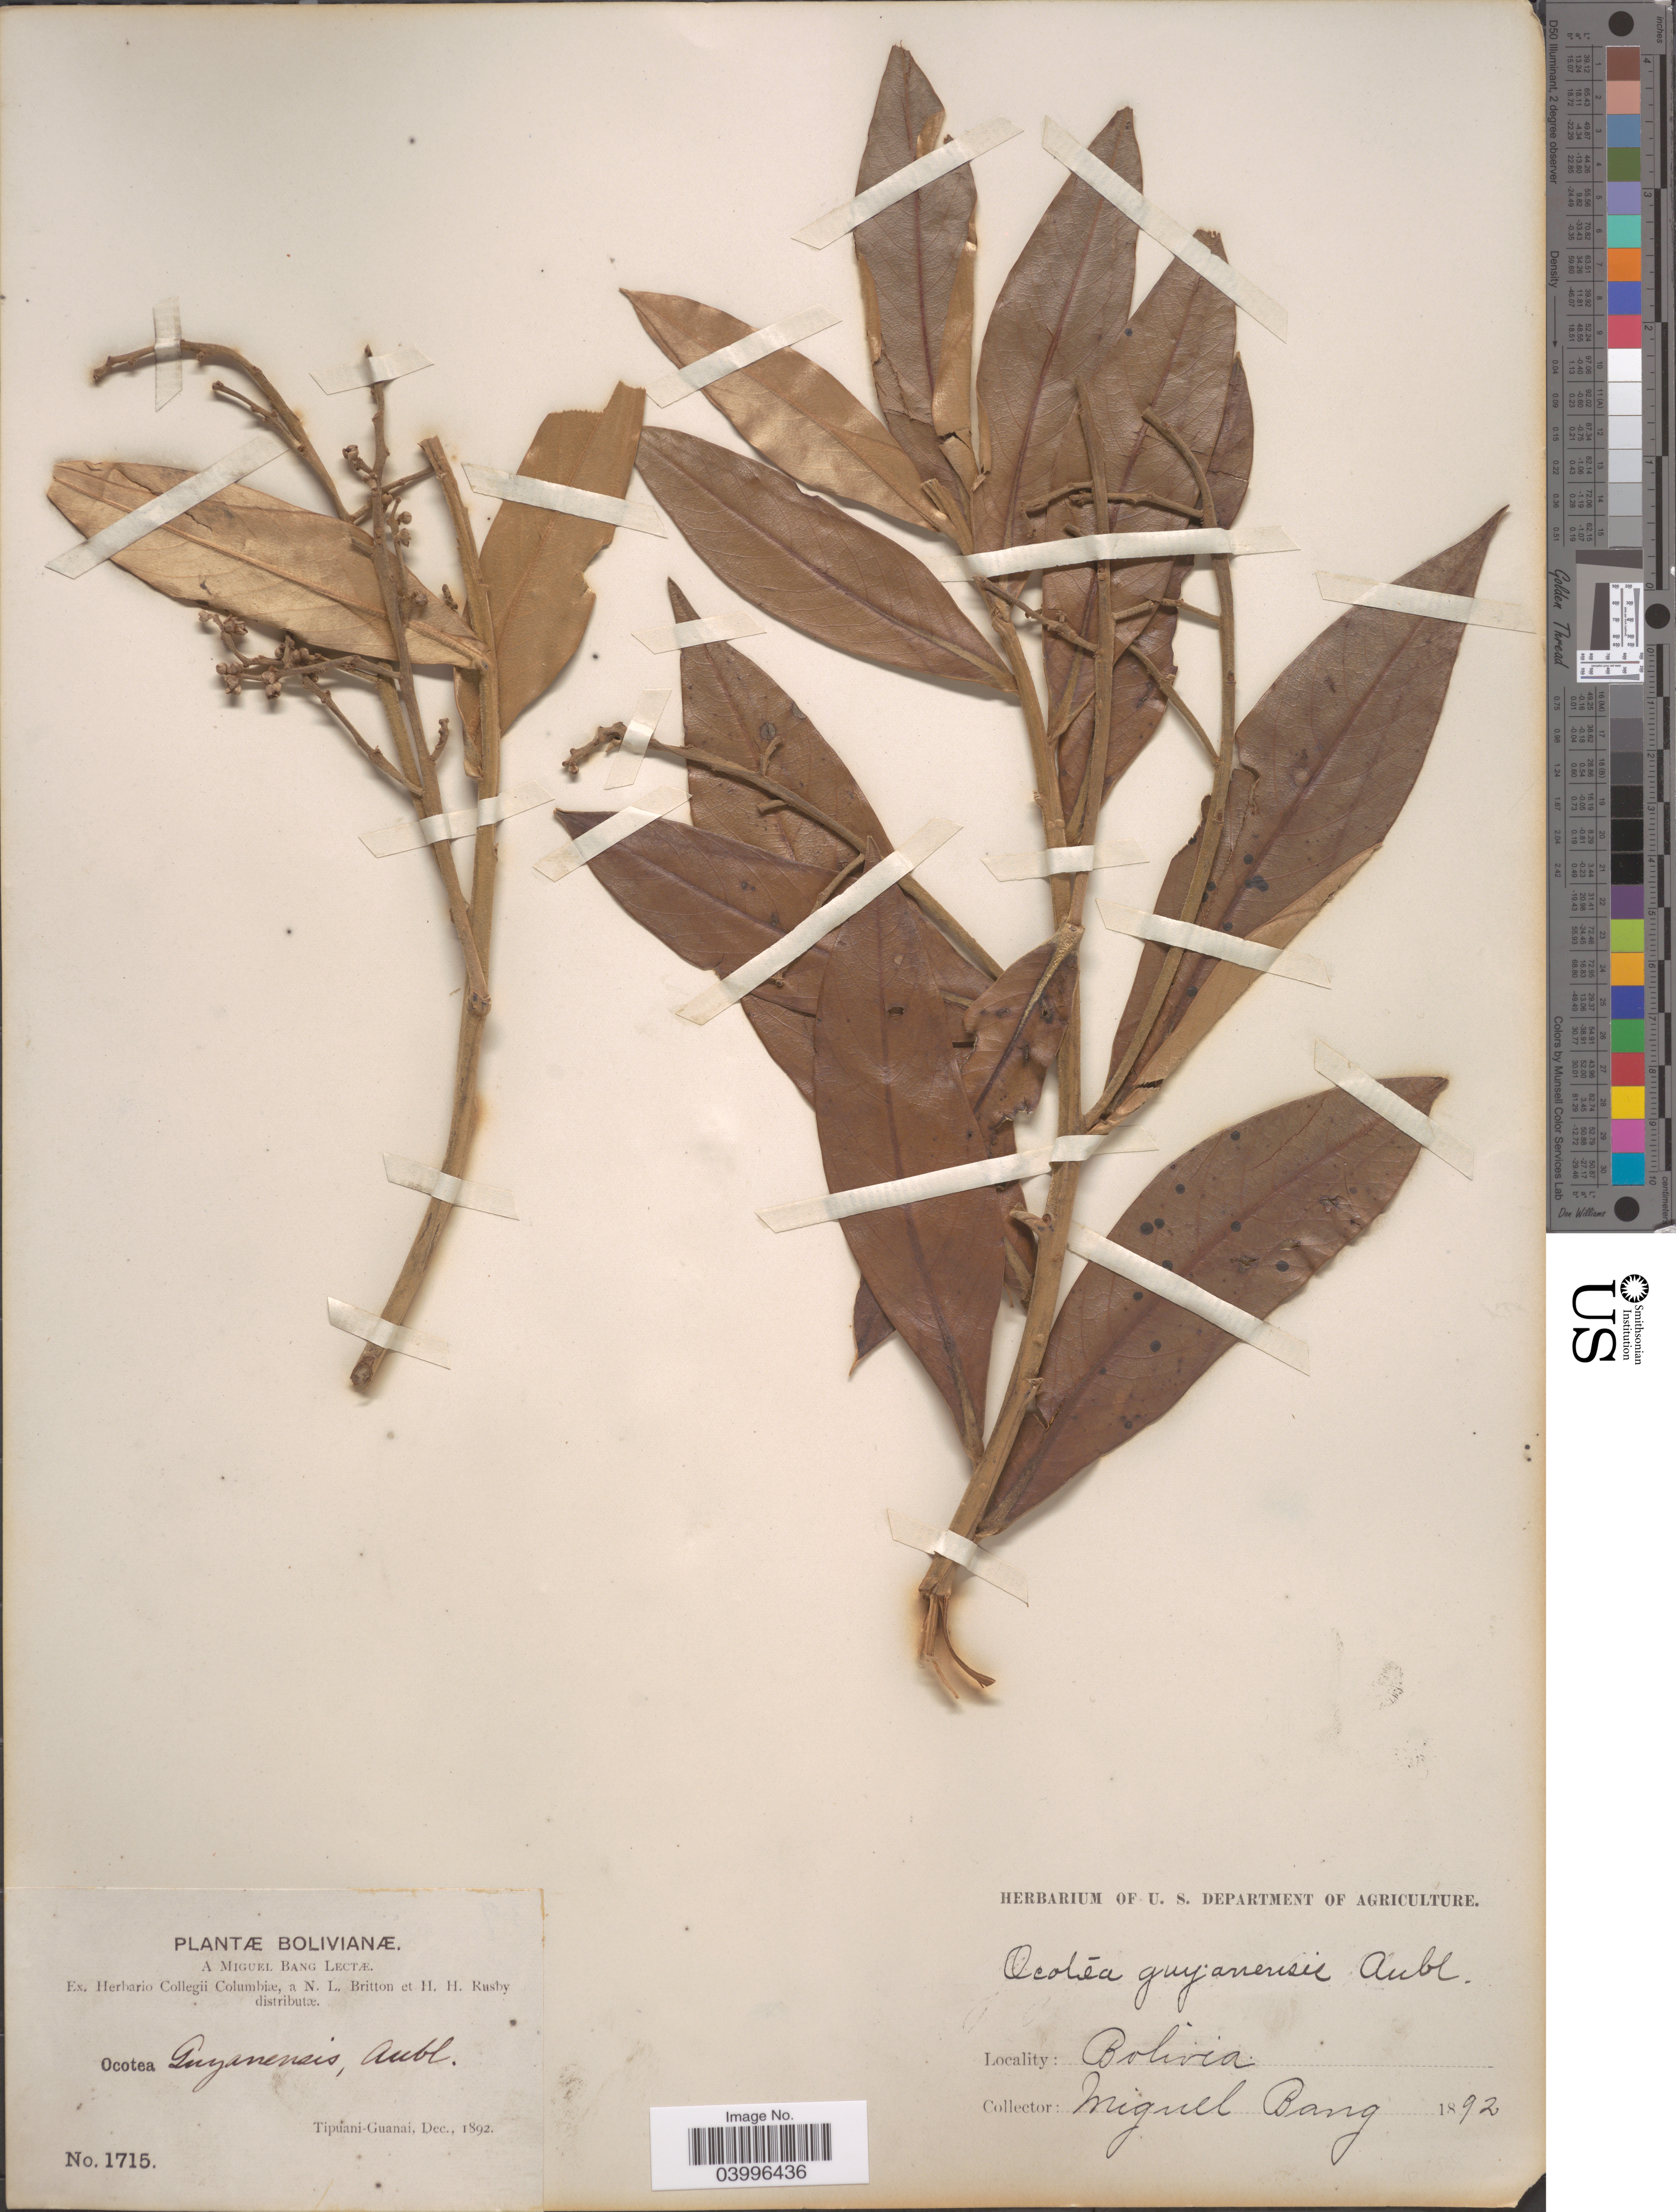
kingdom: Plantae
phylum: Tracheophyta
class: Magnoliopsida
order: Laurales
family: Lauraceae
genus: Ocotea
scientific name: Ocotea guianensis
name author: Aubl.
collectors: M. Bang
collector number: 1715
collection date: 1892-12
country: Bolivia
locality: Tipuani-Guanai.